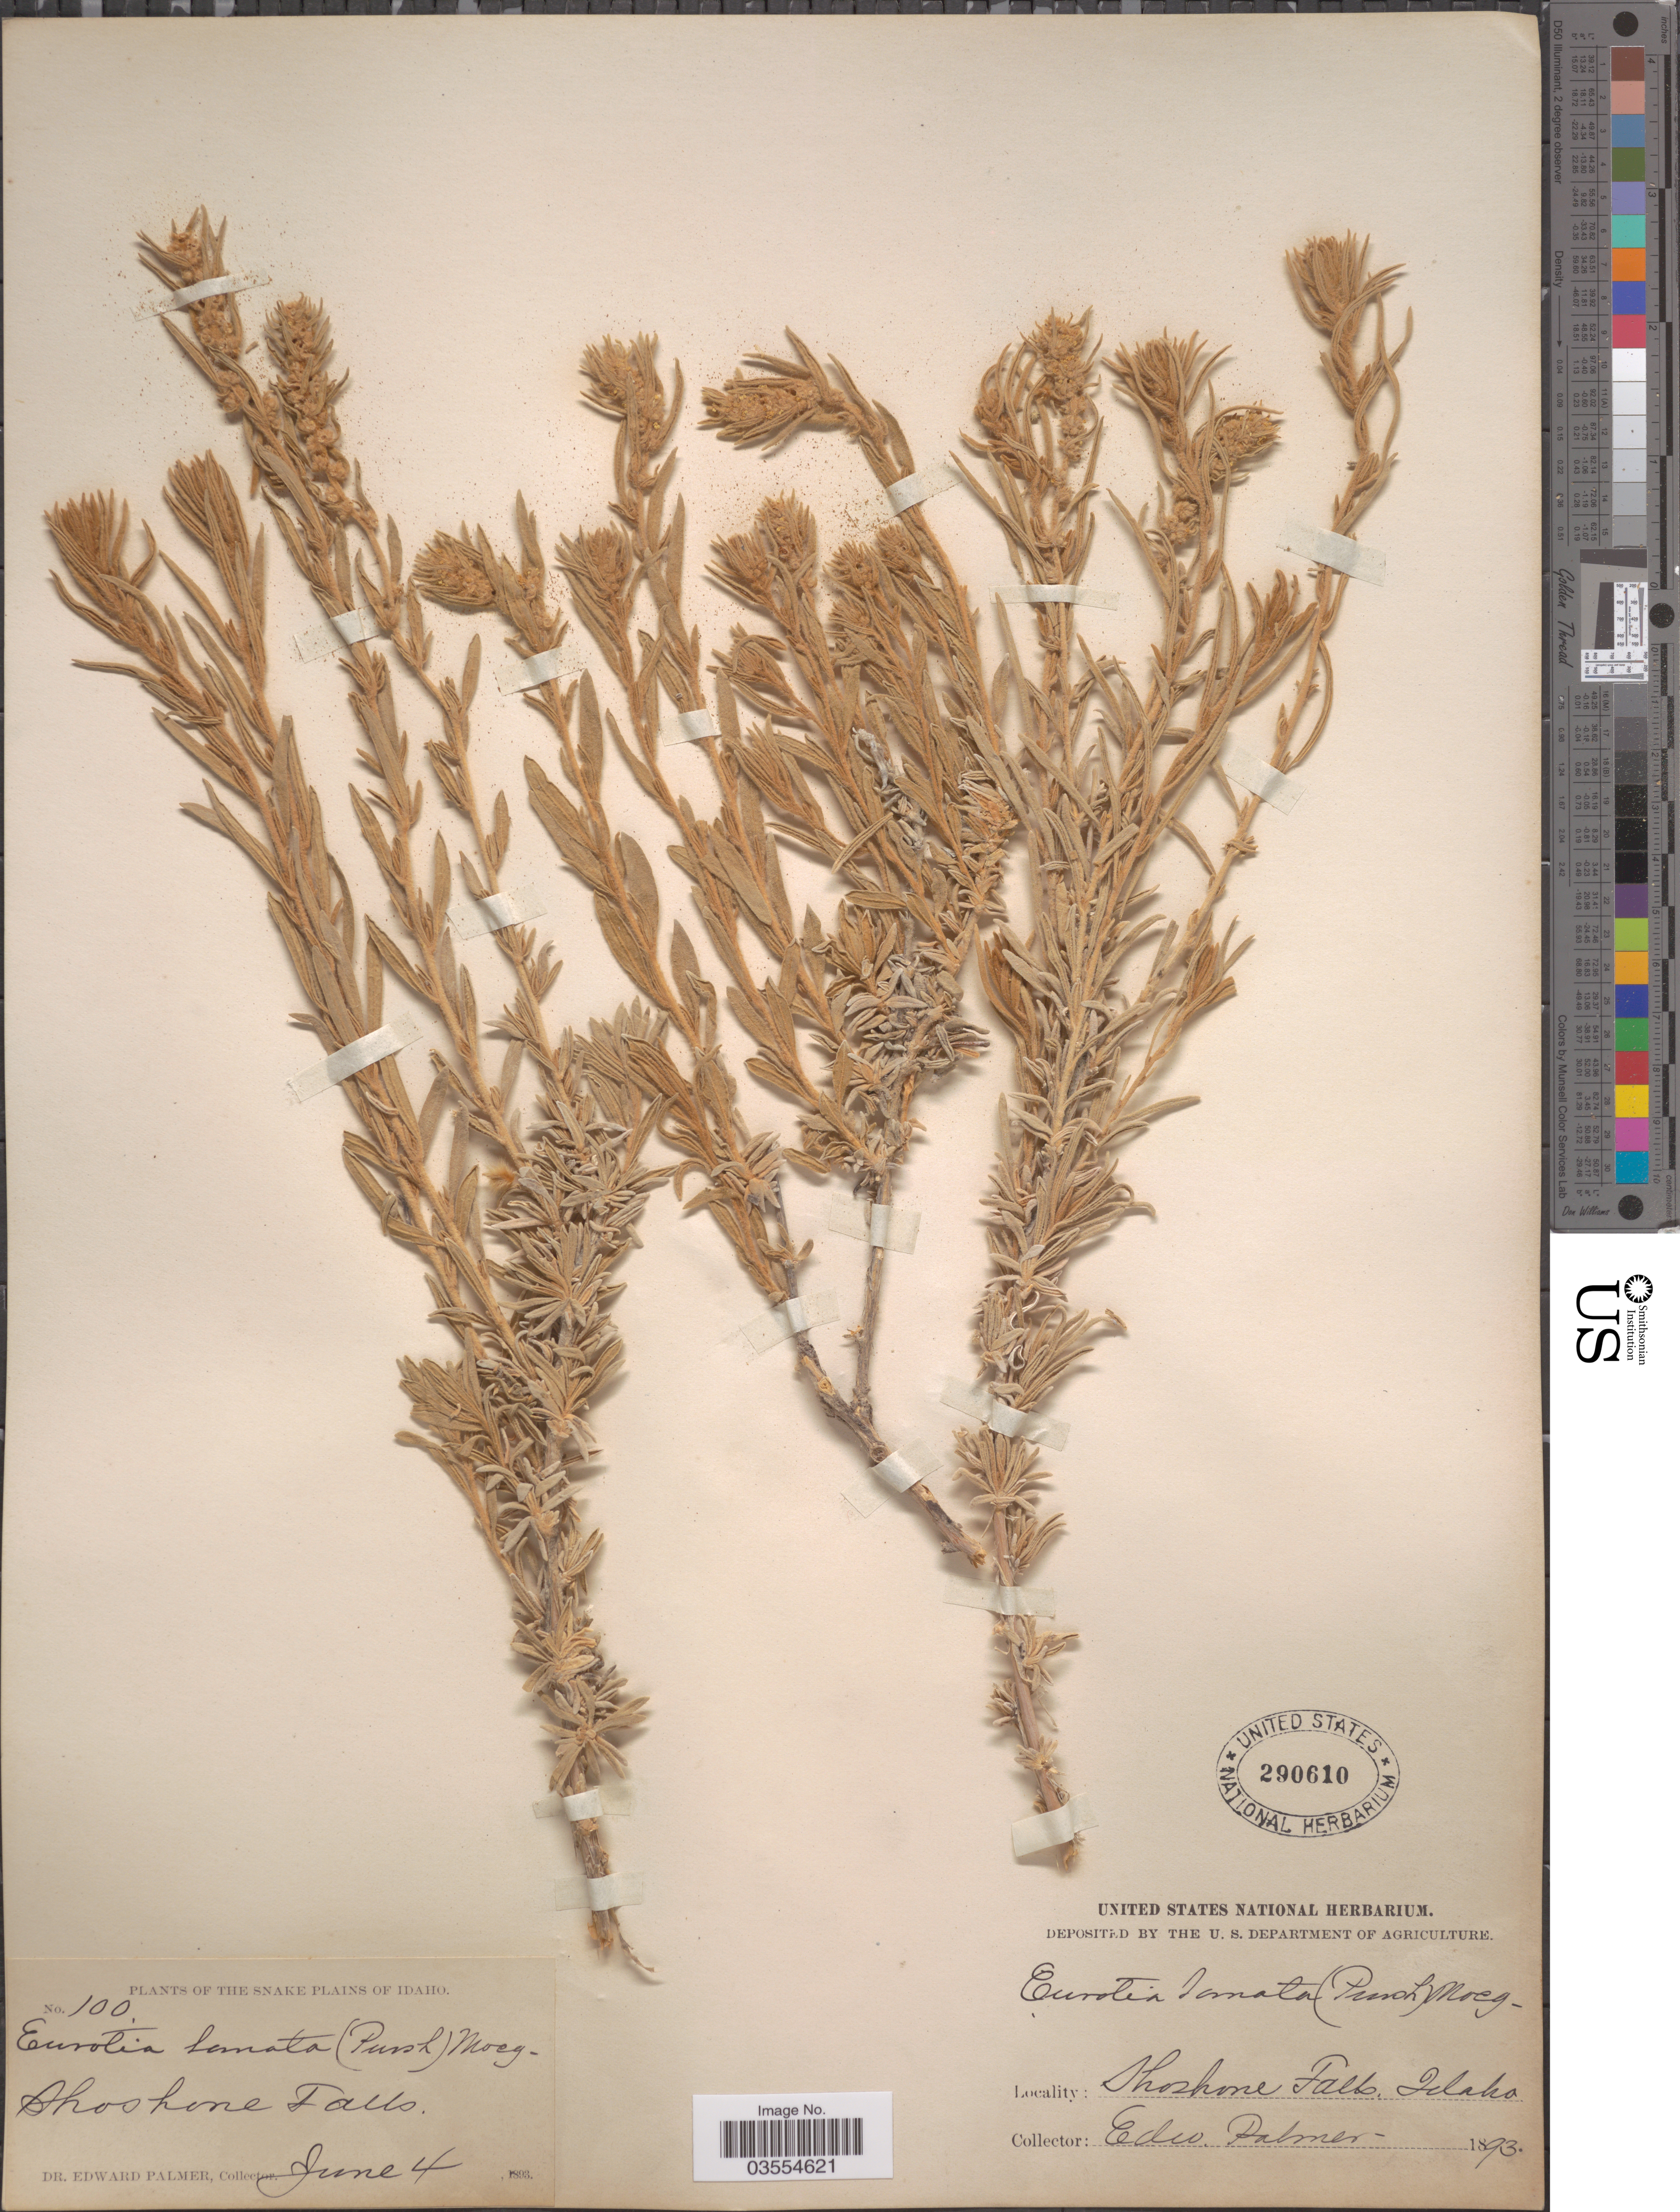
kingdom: Plantae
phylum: Tracheophyta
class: Magnoliopsida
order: Caryophyllales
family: Amaranthaceae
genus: Krascheninnikovia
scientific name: Krascheninnikovia lanata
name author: (Pursh) A. Meeuse & A.Smit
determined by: U.S. National Herbarium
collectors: E. Palmer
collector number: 100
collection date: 1893-06-04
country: United States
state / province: Idaho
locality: Snake Plains of Idaho. Shoshone Falls.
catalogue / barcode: US 290610